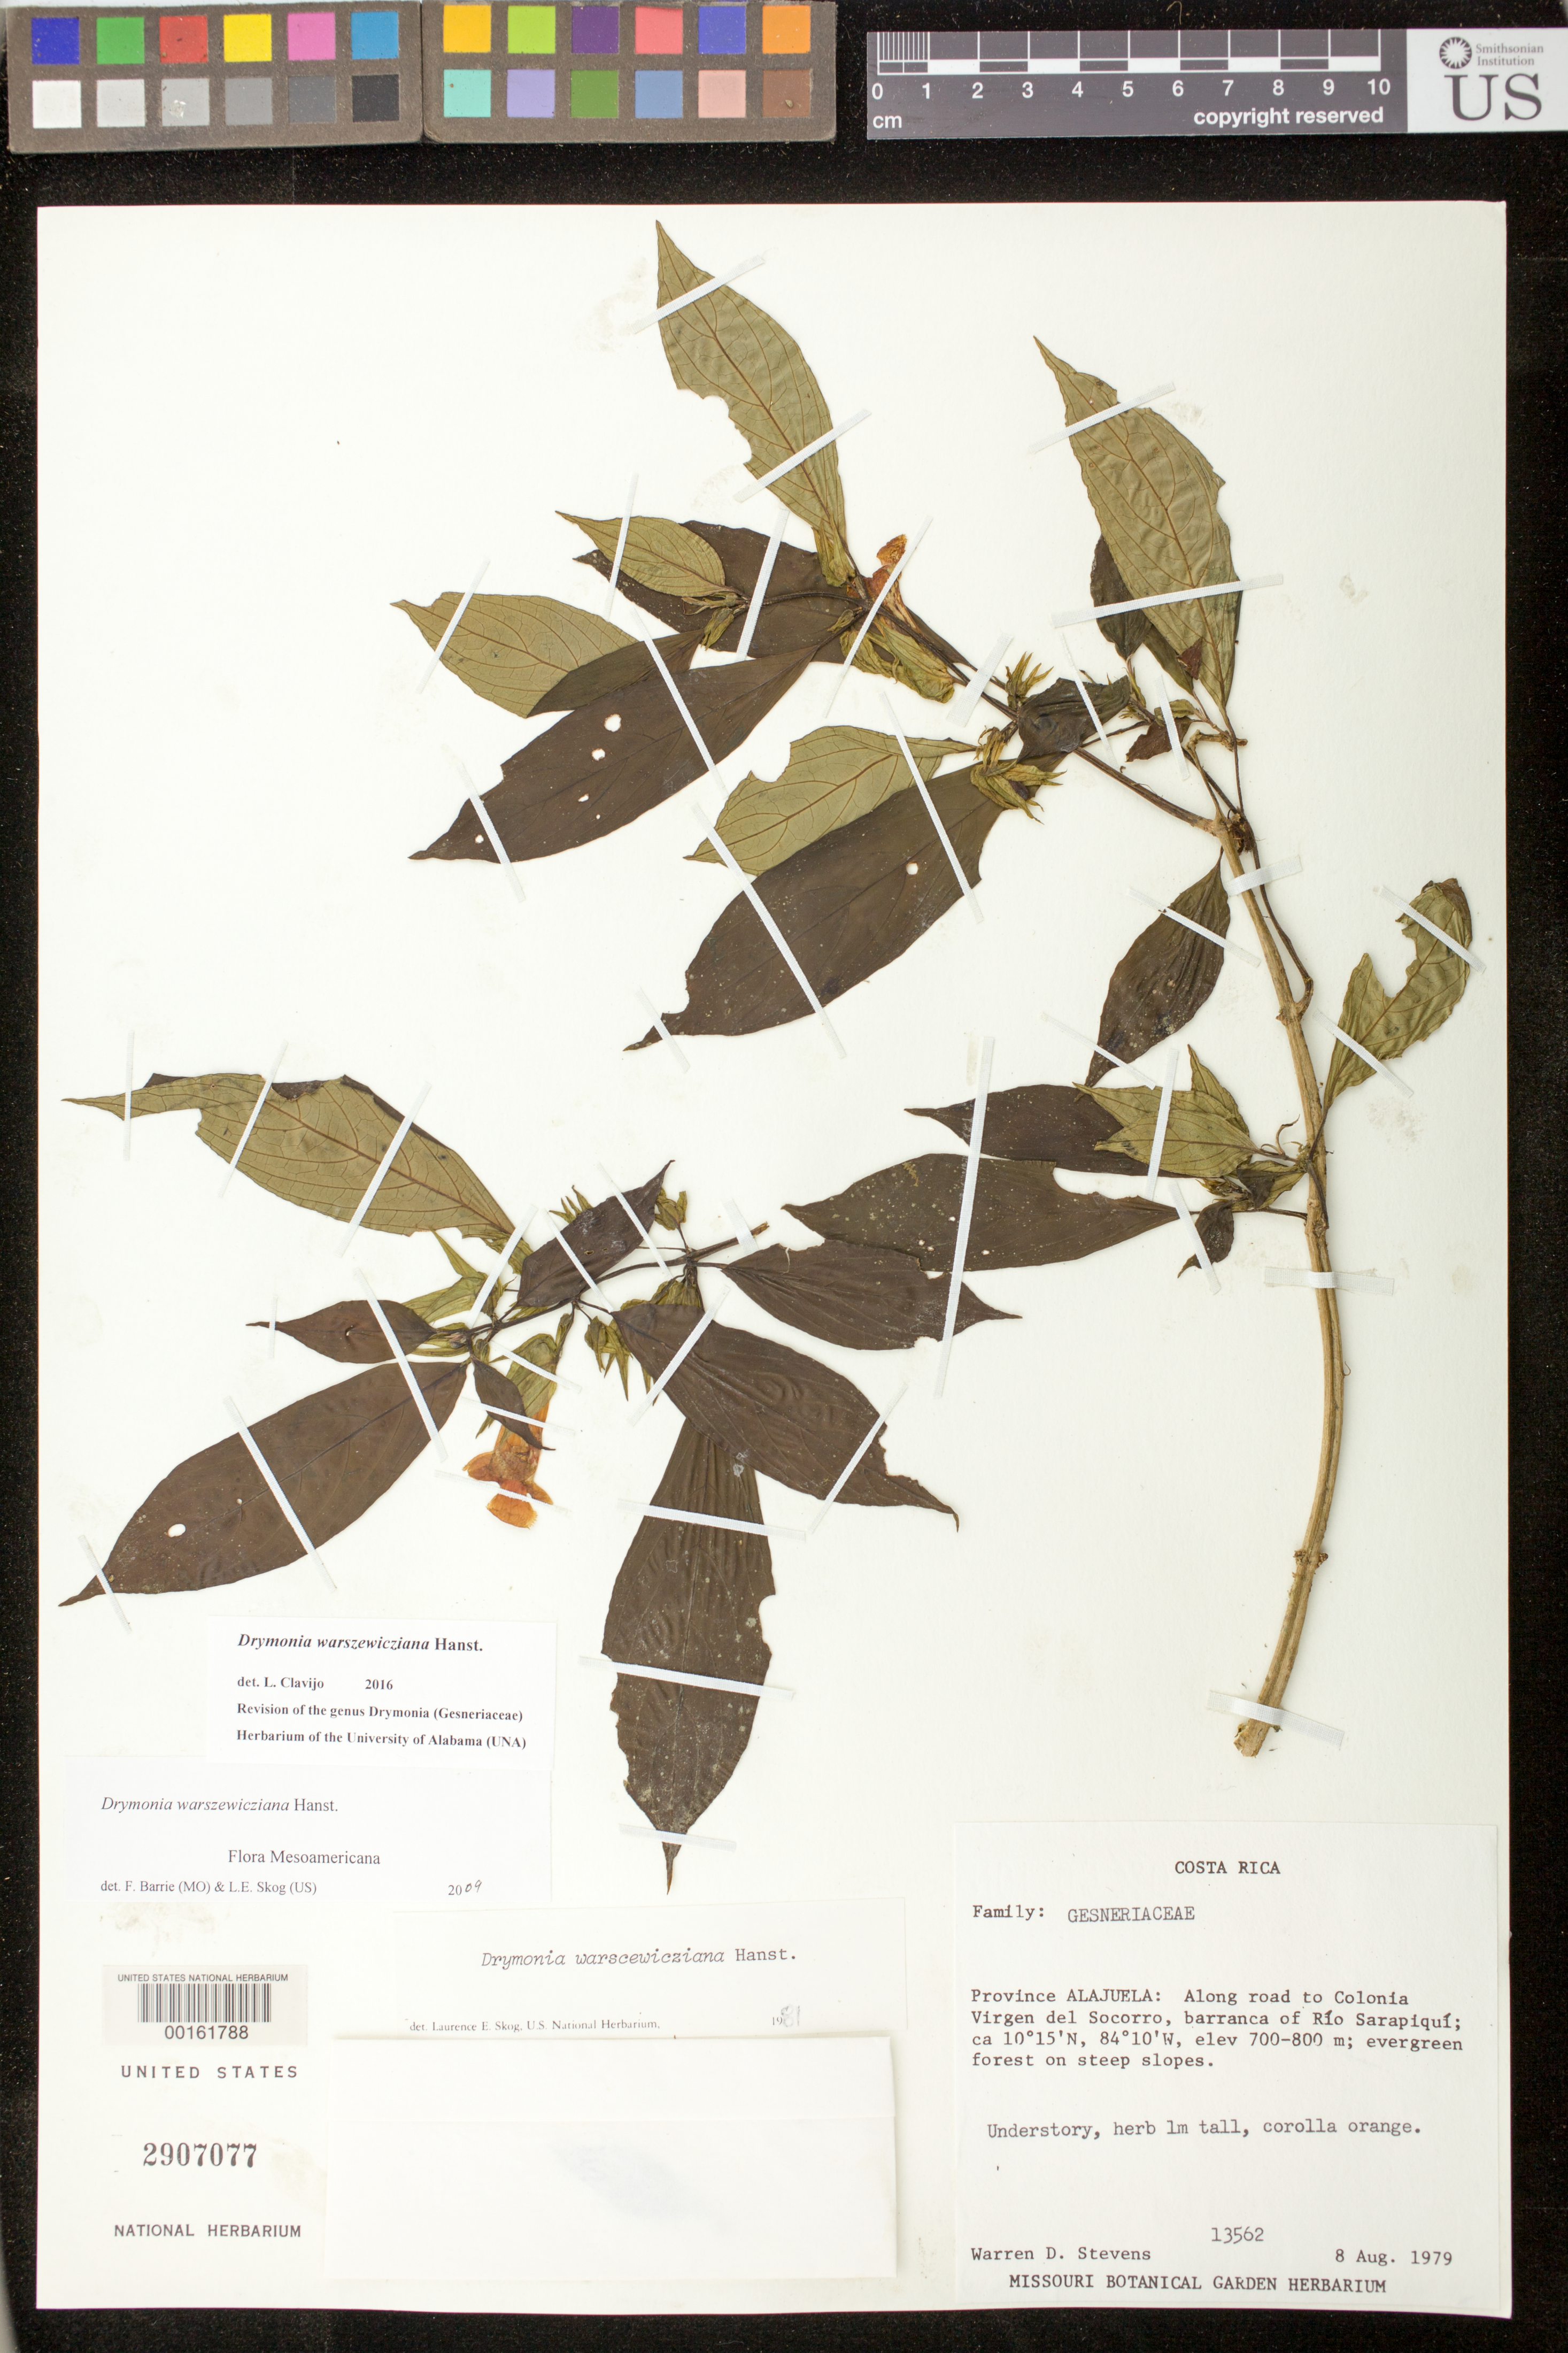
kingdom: Plantae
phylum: Tracheophyta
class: Magnoliopsida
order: Lamiales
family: Gesneriaceae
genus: Drymonia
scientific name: Drymonia warszewicziana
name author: Hanst.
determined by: Skog, Laurence E.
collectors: W. D. Stevens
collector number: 13562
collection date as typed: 08 Aug 1979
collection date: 1979-08-08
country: Costa Rica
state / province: Alajuela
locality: Along road to Colonia Virgen del Socorro, Barranca of Rio Sarapiqui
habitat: Evergreen forest on steep slopes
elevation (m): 700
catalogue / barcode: US 2907077